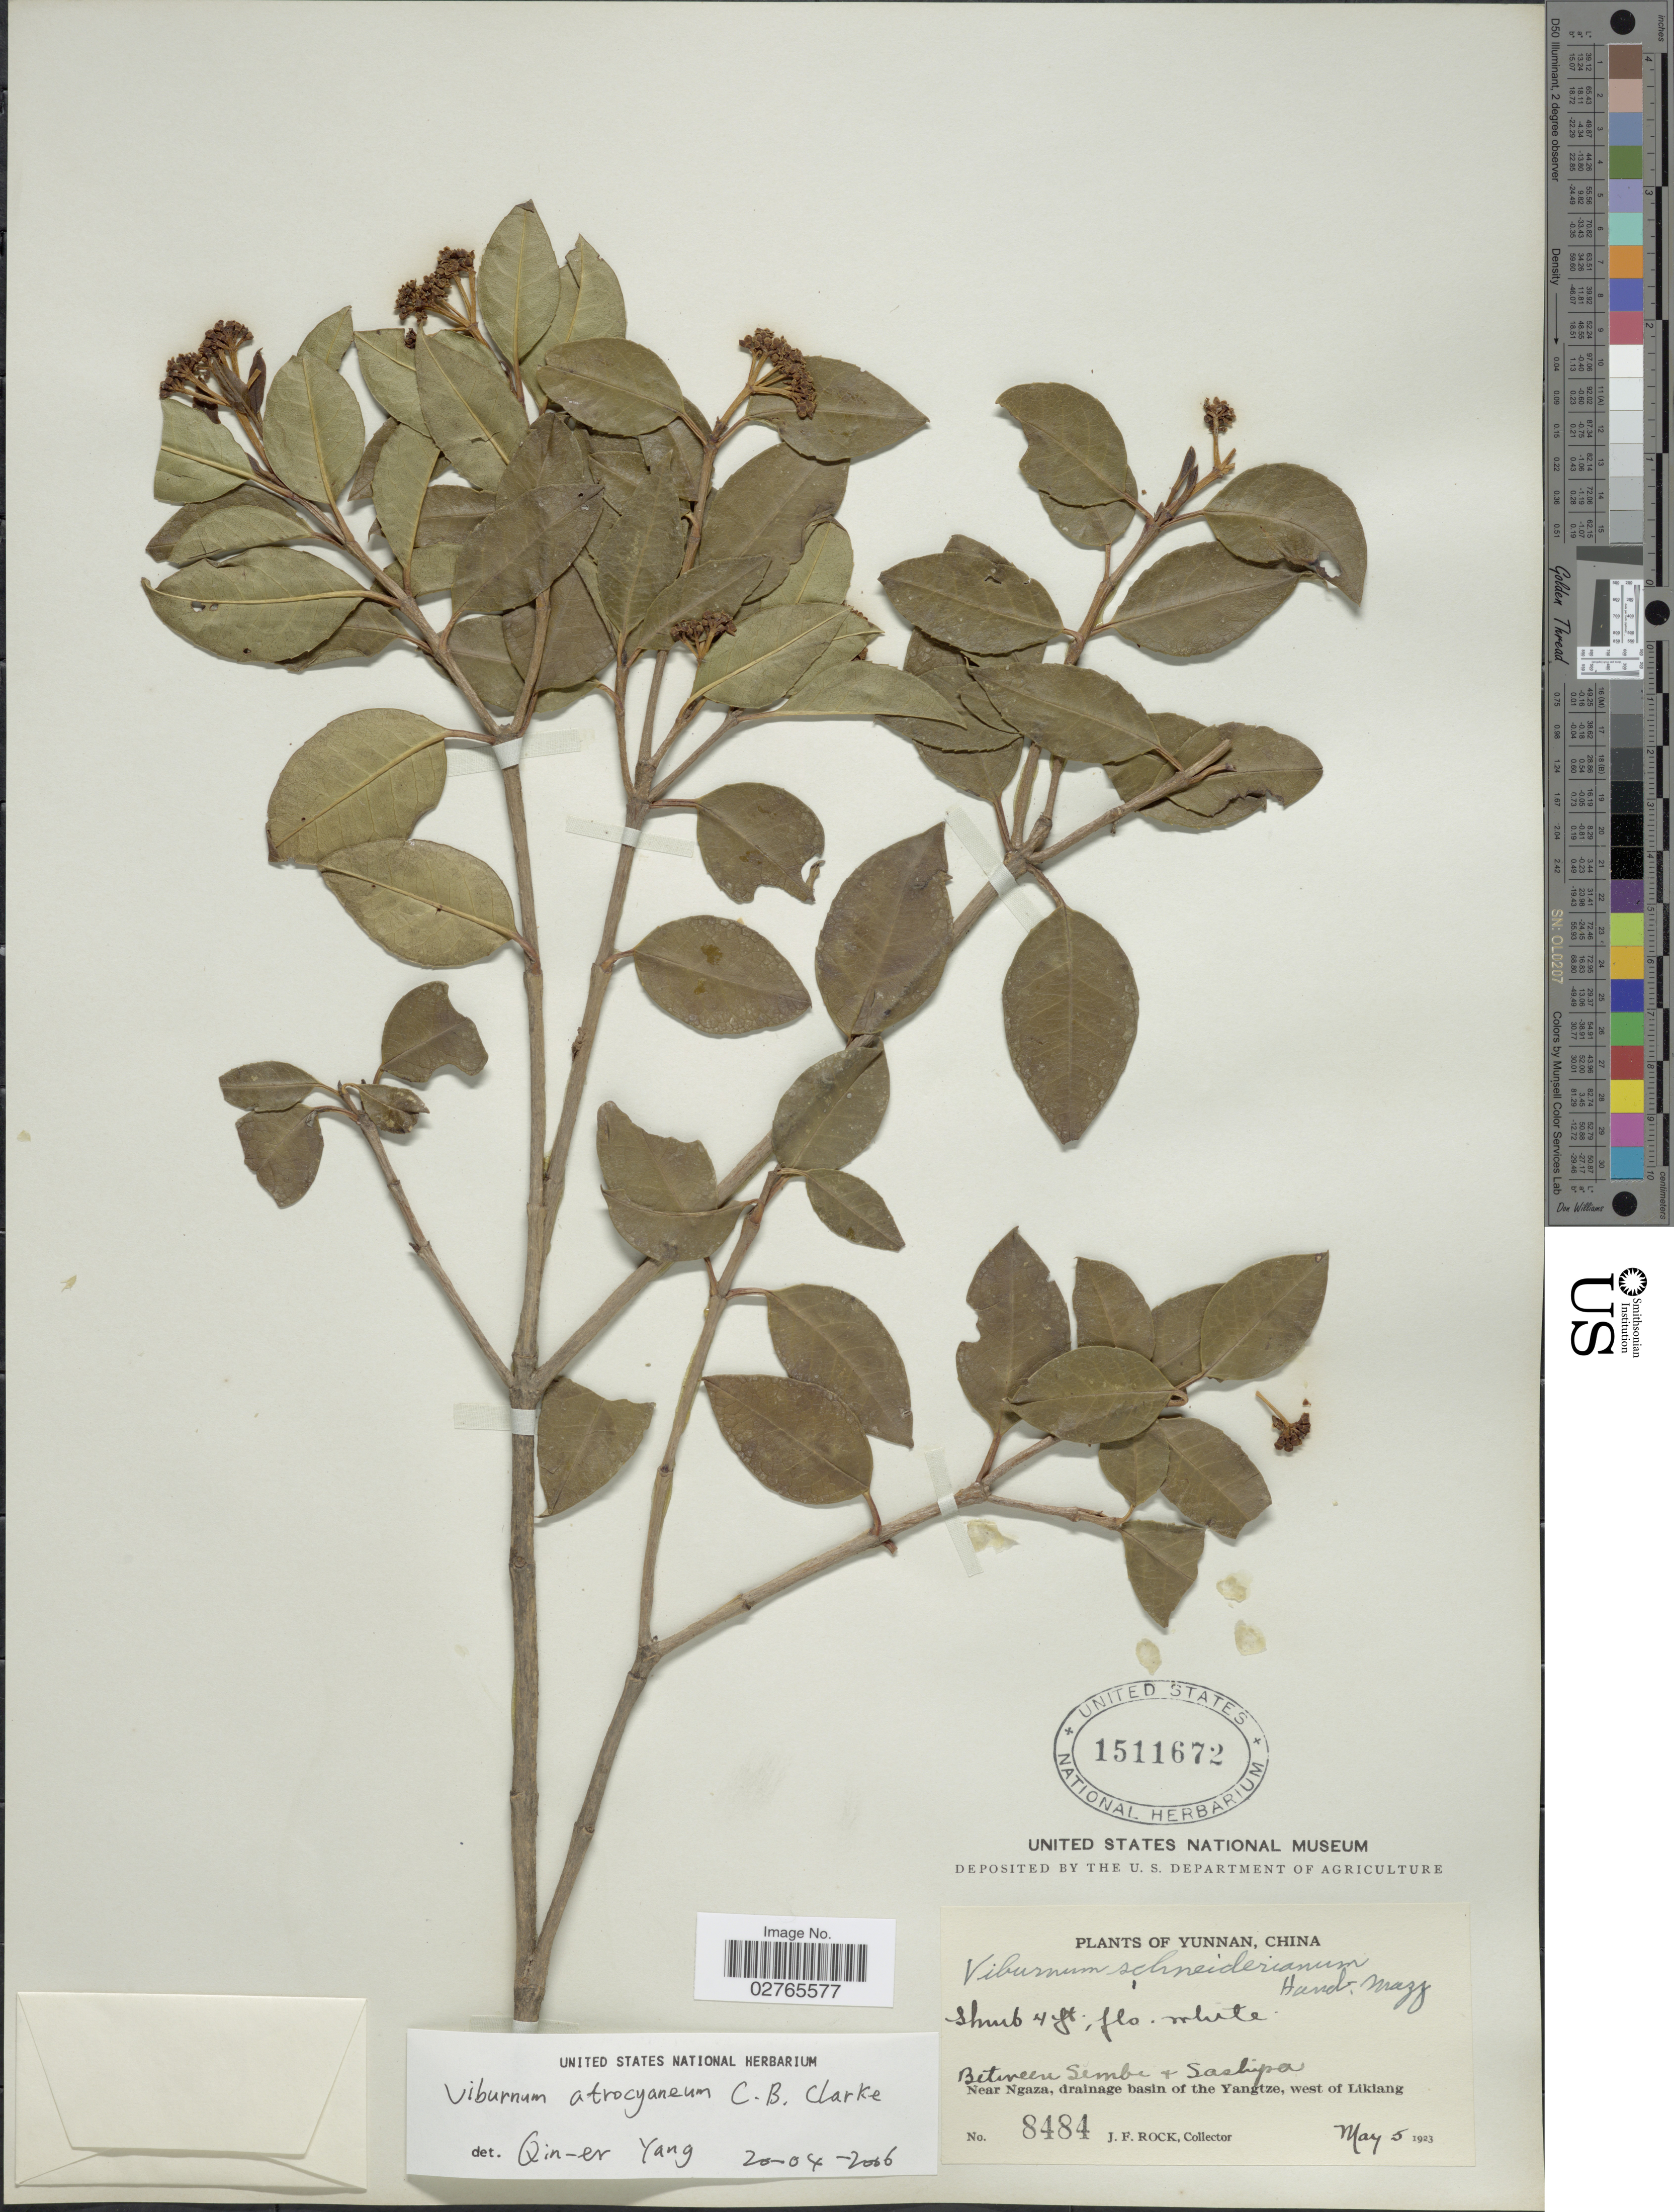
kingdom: Plantae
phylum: Tracheophyta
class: Magnoliopsida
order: Dipsacales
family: Viburnaceae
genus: Viburnum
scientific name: Viburnum atrocyaneum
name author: C.B. Clarke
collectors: J. Rock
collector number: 8484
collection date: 1923-05-05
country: China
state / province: Yunnan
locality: Between Sembe + Sashipa. Near Ngaza, drainage basin of the Yangtze, west of Likiang.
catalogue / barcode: US 1511672